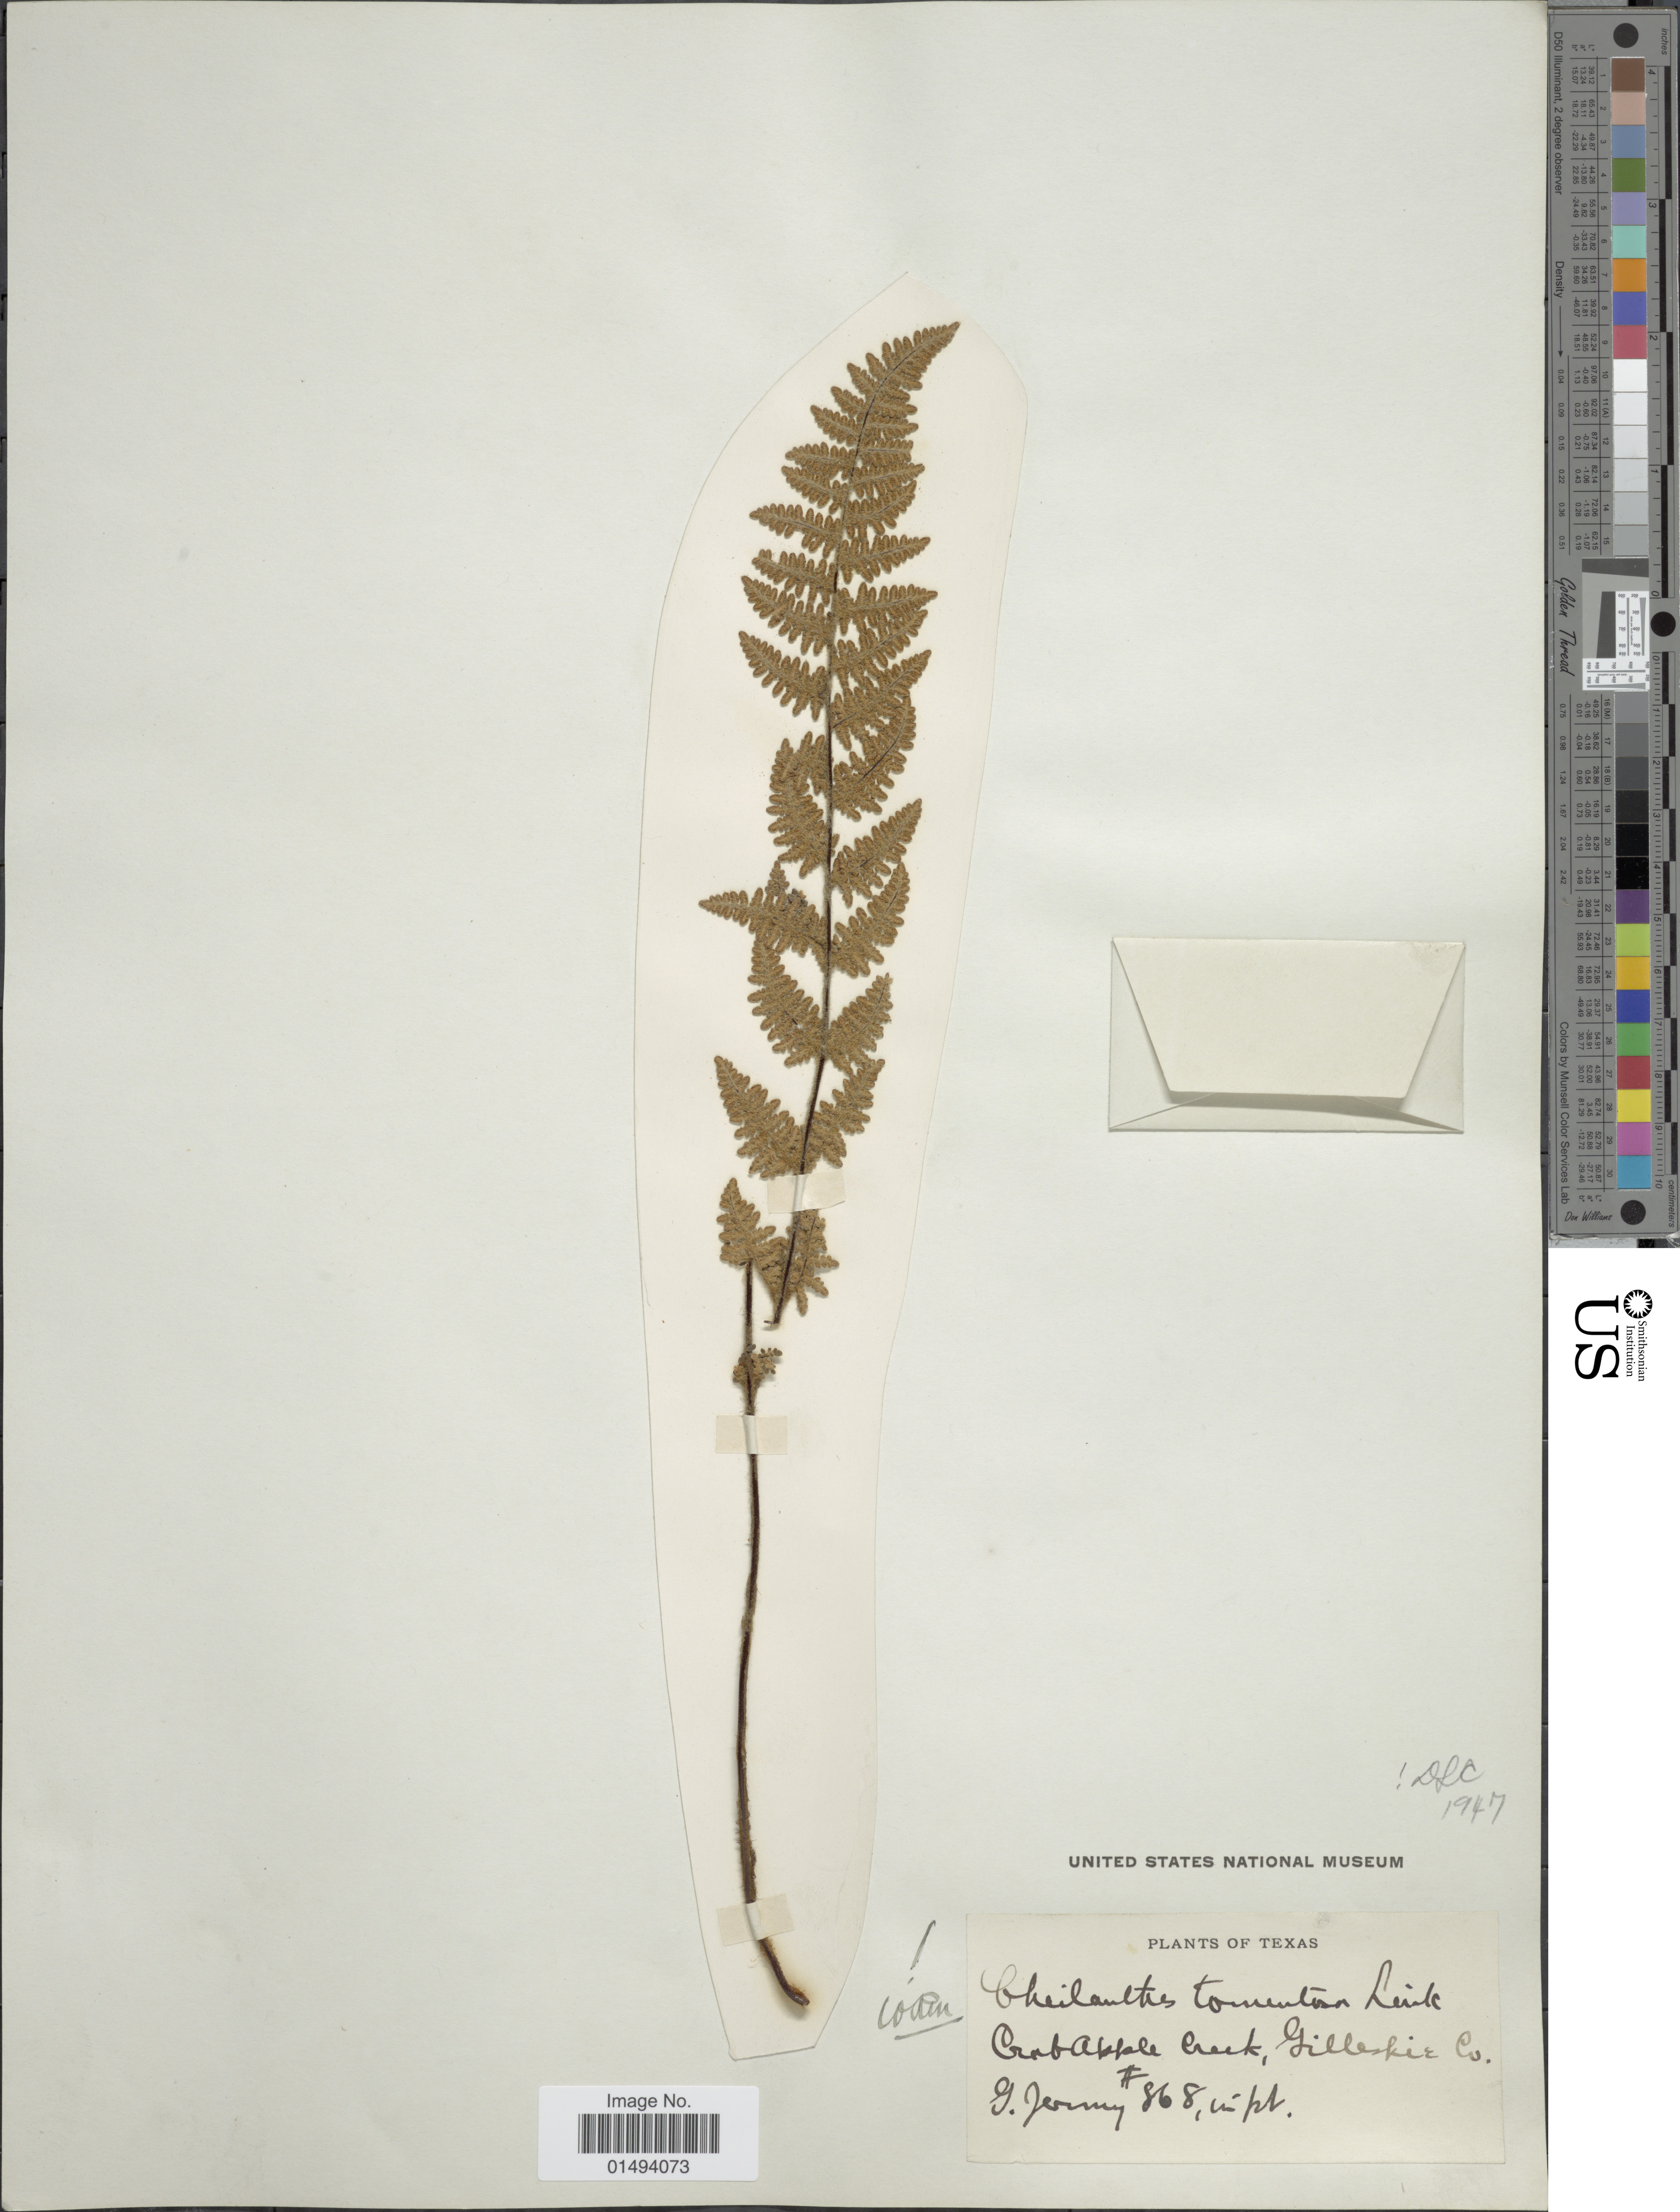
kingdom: Plantae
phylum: Tracheophyta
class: Polypodiopsida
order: Polypodiales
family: Pteridaceae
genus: Myriopteris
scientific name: Myriopteris tomentosa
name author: (Link) Fée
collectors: J. Jermy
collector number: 868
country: United States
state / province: Texas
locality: Texas, Crab Apple Creek, Gillespie Co.